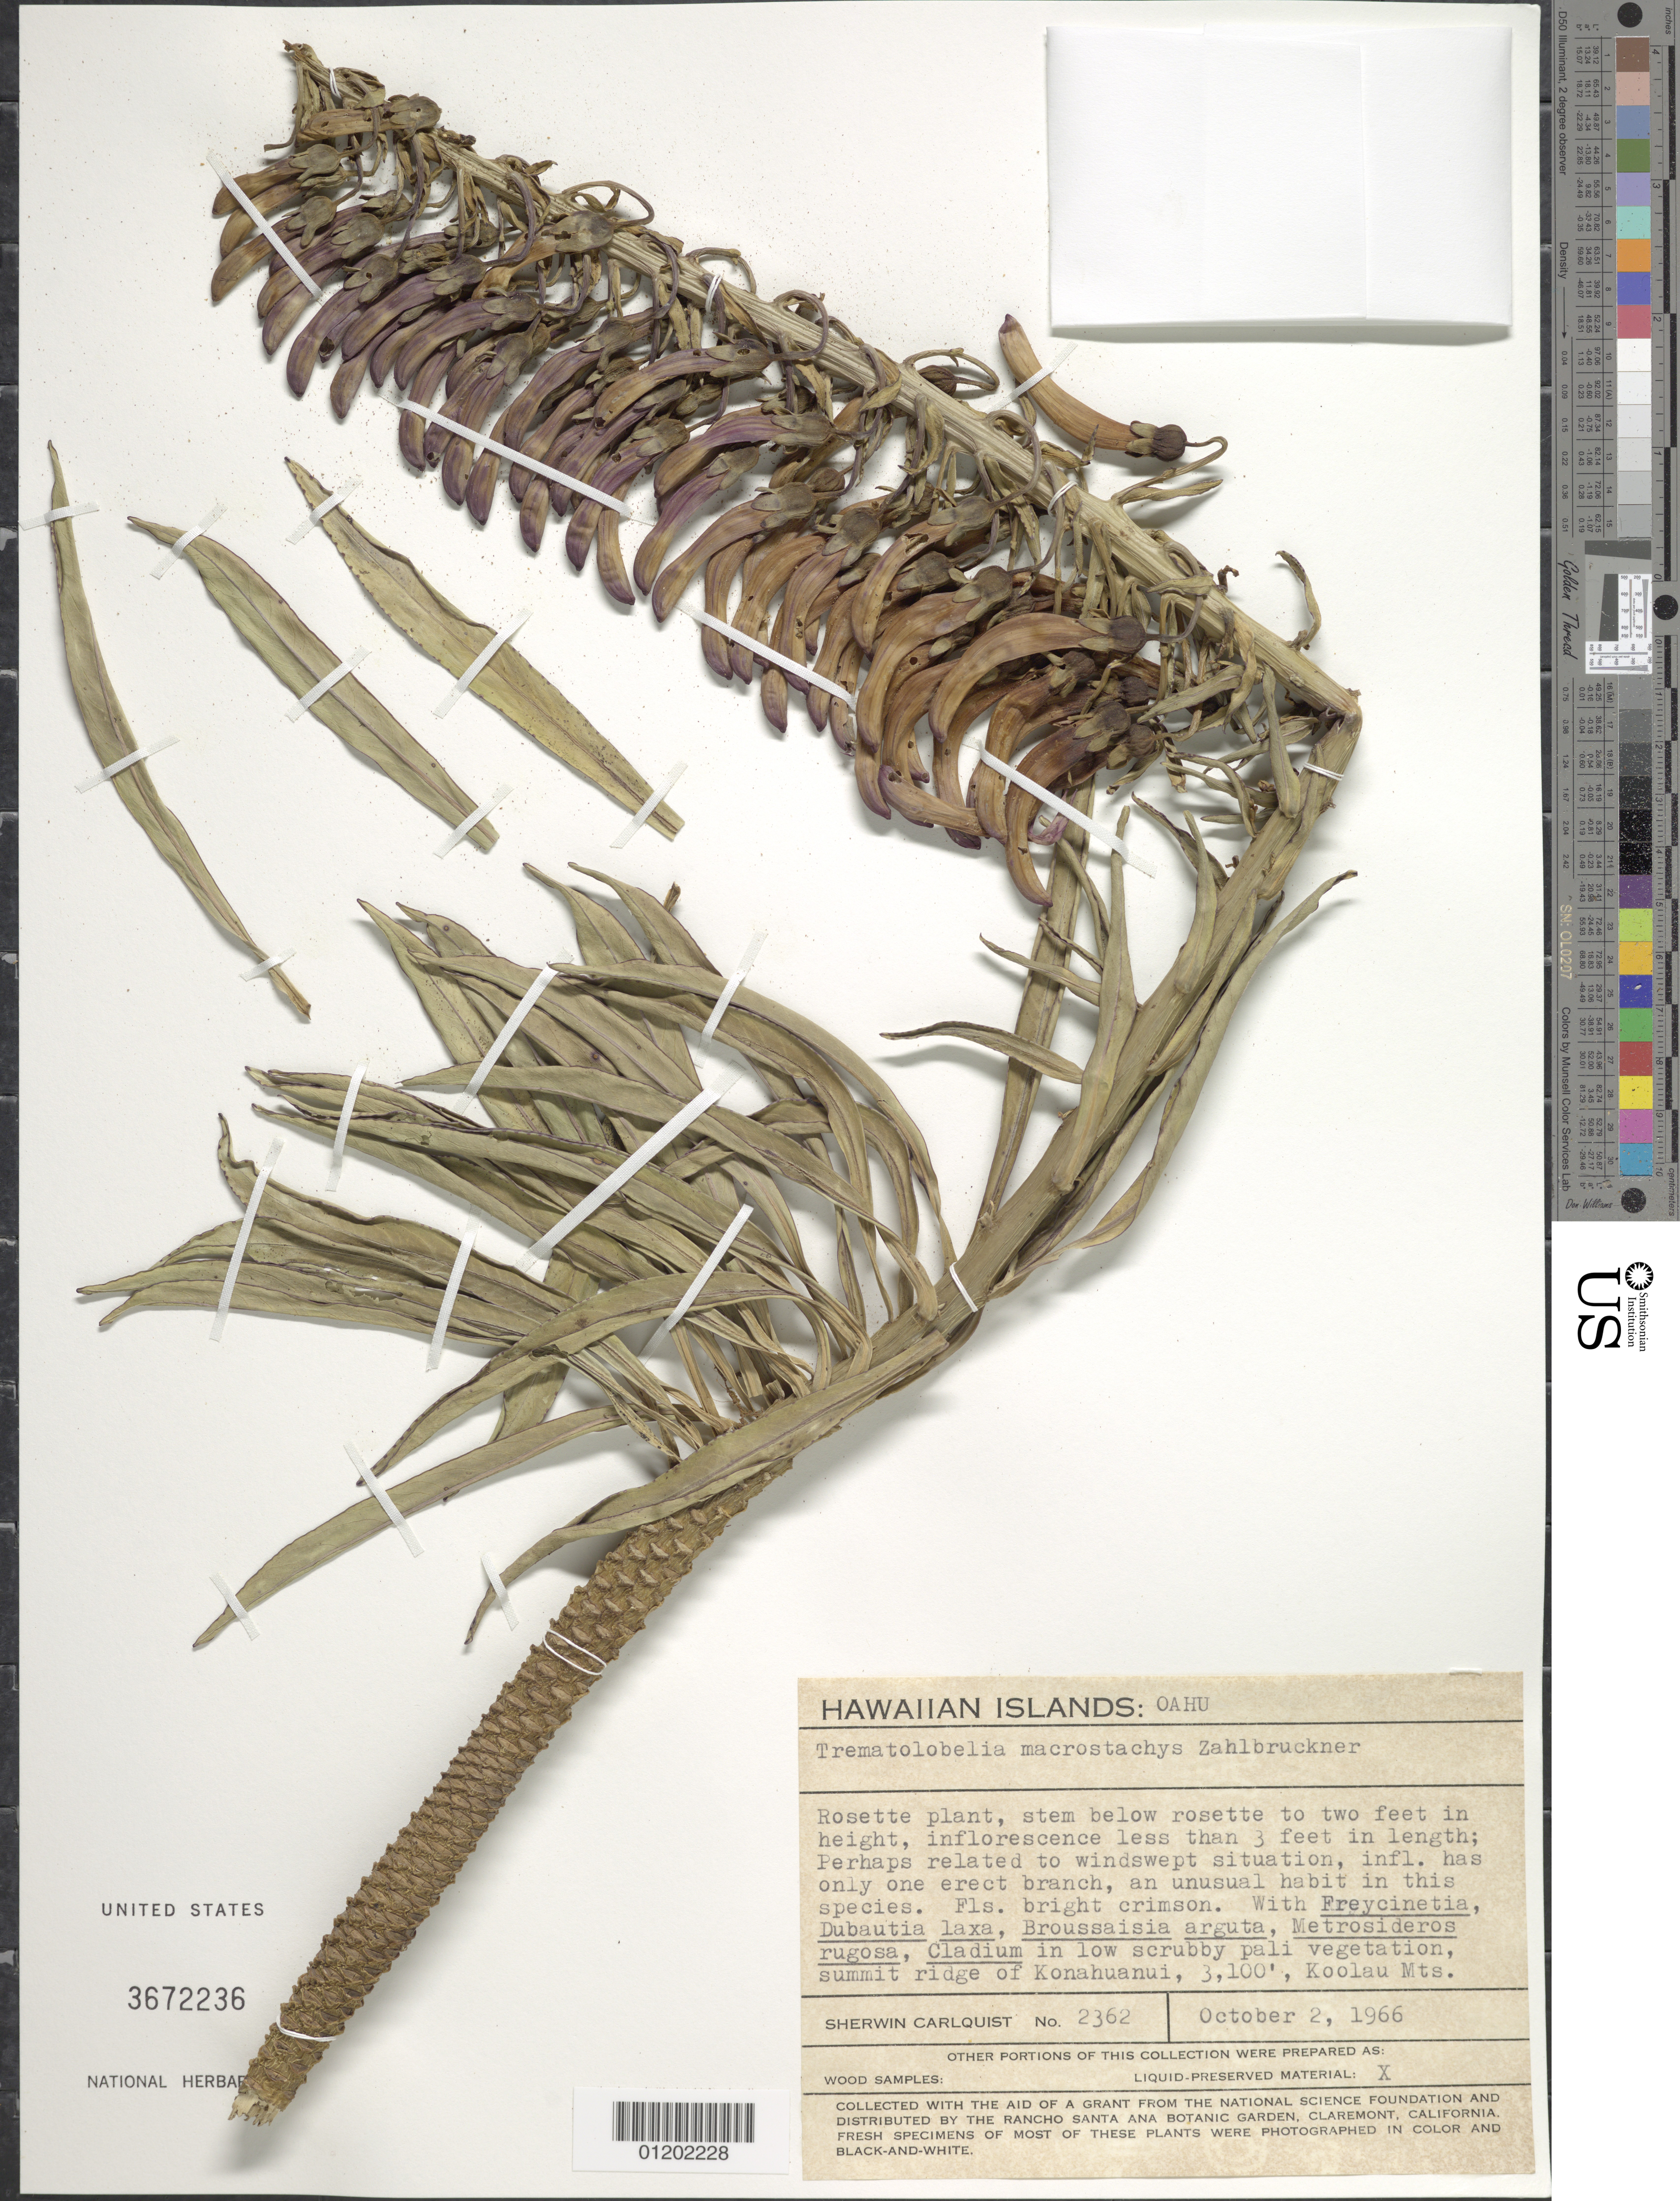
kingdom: Plantae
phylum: Tracheophyta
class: Magnoliopsida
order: Asterales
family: Campanulaceae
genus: Trematolobelia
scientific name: Trematolobelia macrostachys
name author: (Hook. & Arn.) Zahlbr. ex Rock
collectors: S. Carlquist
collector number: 2362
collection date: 1966-10-02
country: United States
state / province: Hawaii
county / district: Honolulu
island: Oahu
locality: Summit ridge of Konahuanui, Koolau Mts.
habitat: Low scrubby pali vegetation.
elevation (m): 945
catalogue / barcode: US 3672236